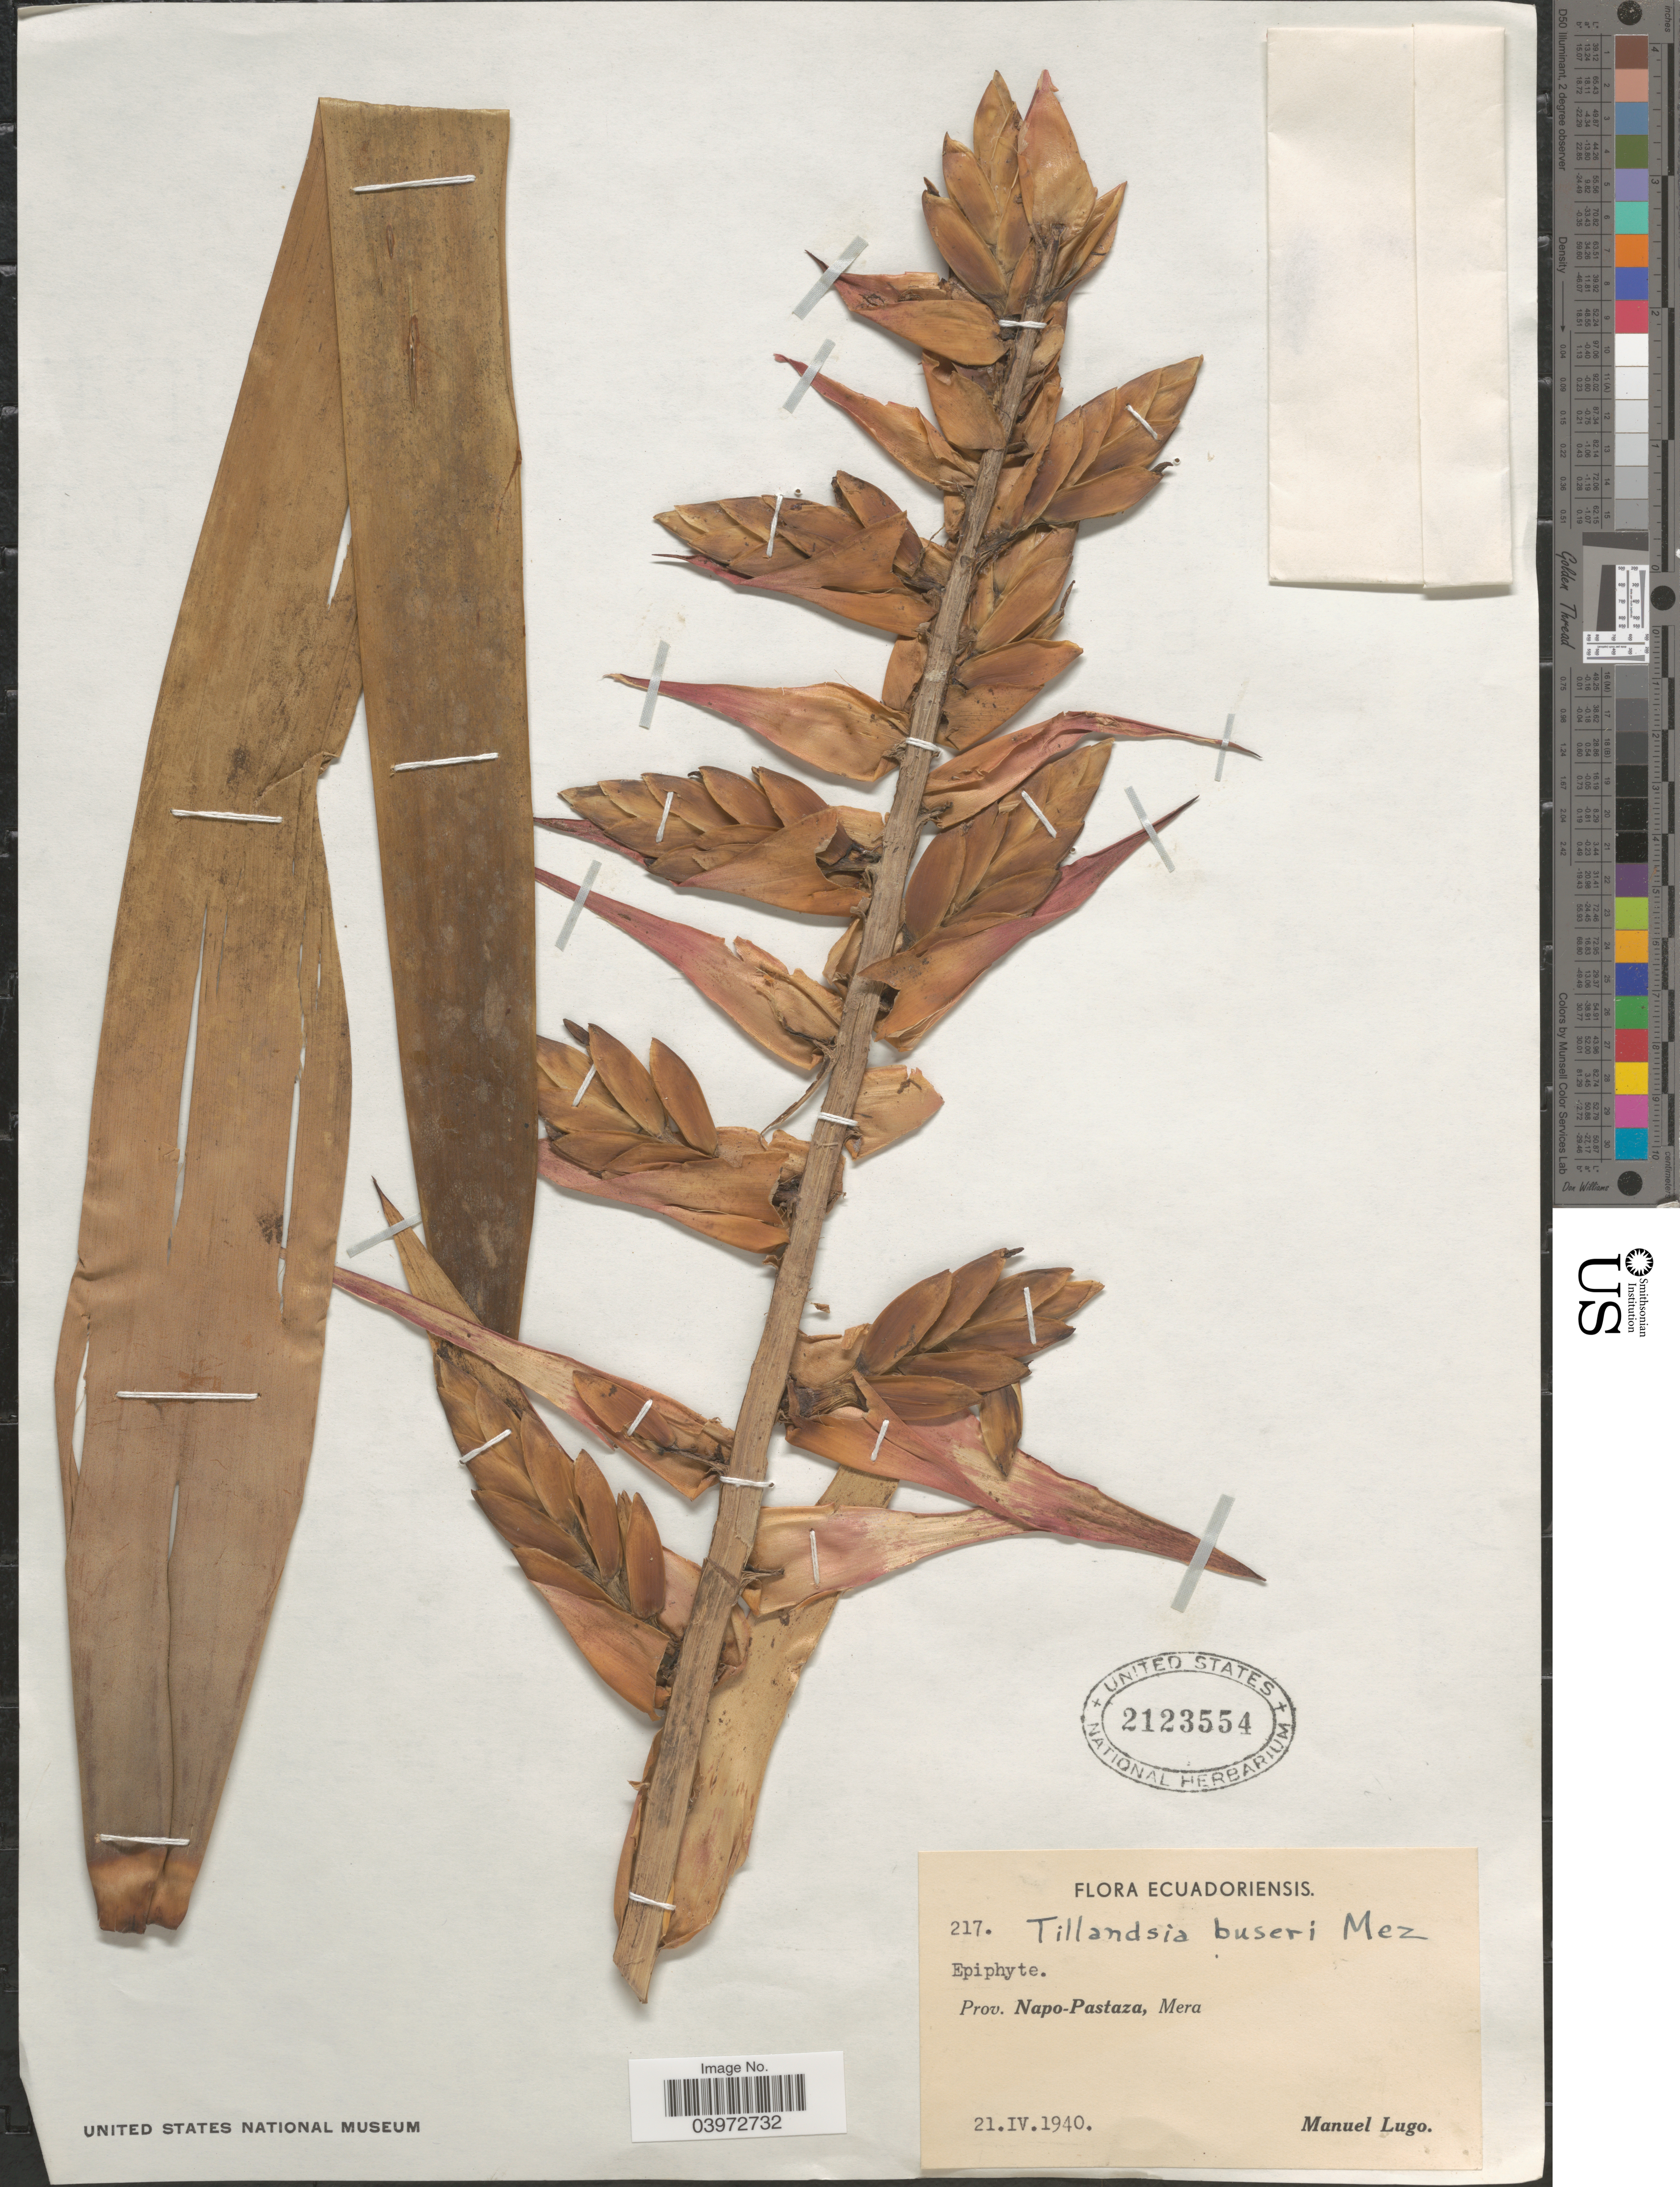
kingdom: Plantae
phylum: Tracheophyta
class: Liliopsida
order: Poales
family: Bromeliaceae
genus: Tillandsia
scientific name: Tillandsia buseri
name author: Mez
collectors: M. Lugo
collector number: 217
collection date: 1940-04-21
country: Ecuador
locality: Prov. Napo-Pastaza, Mera.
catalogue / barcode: US 2123554